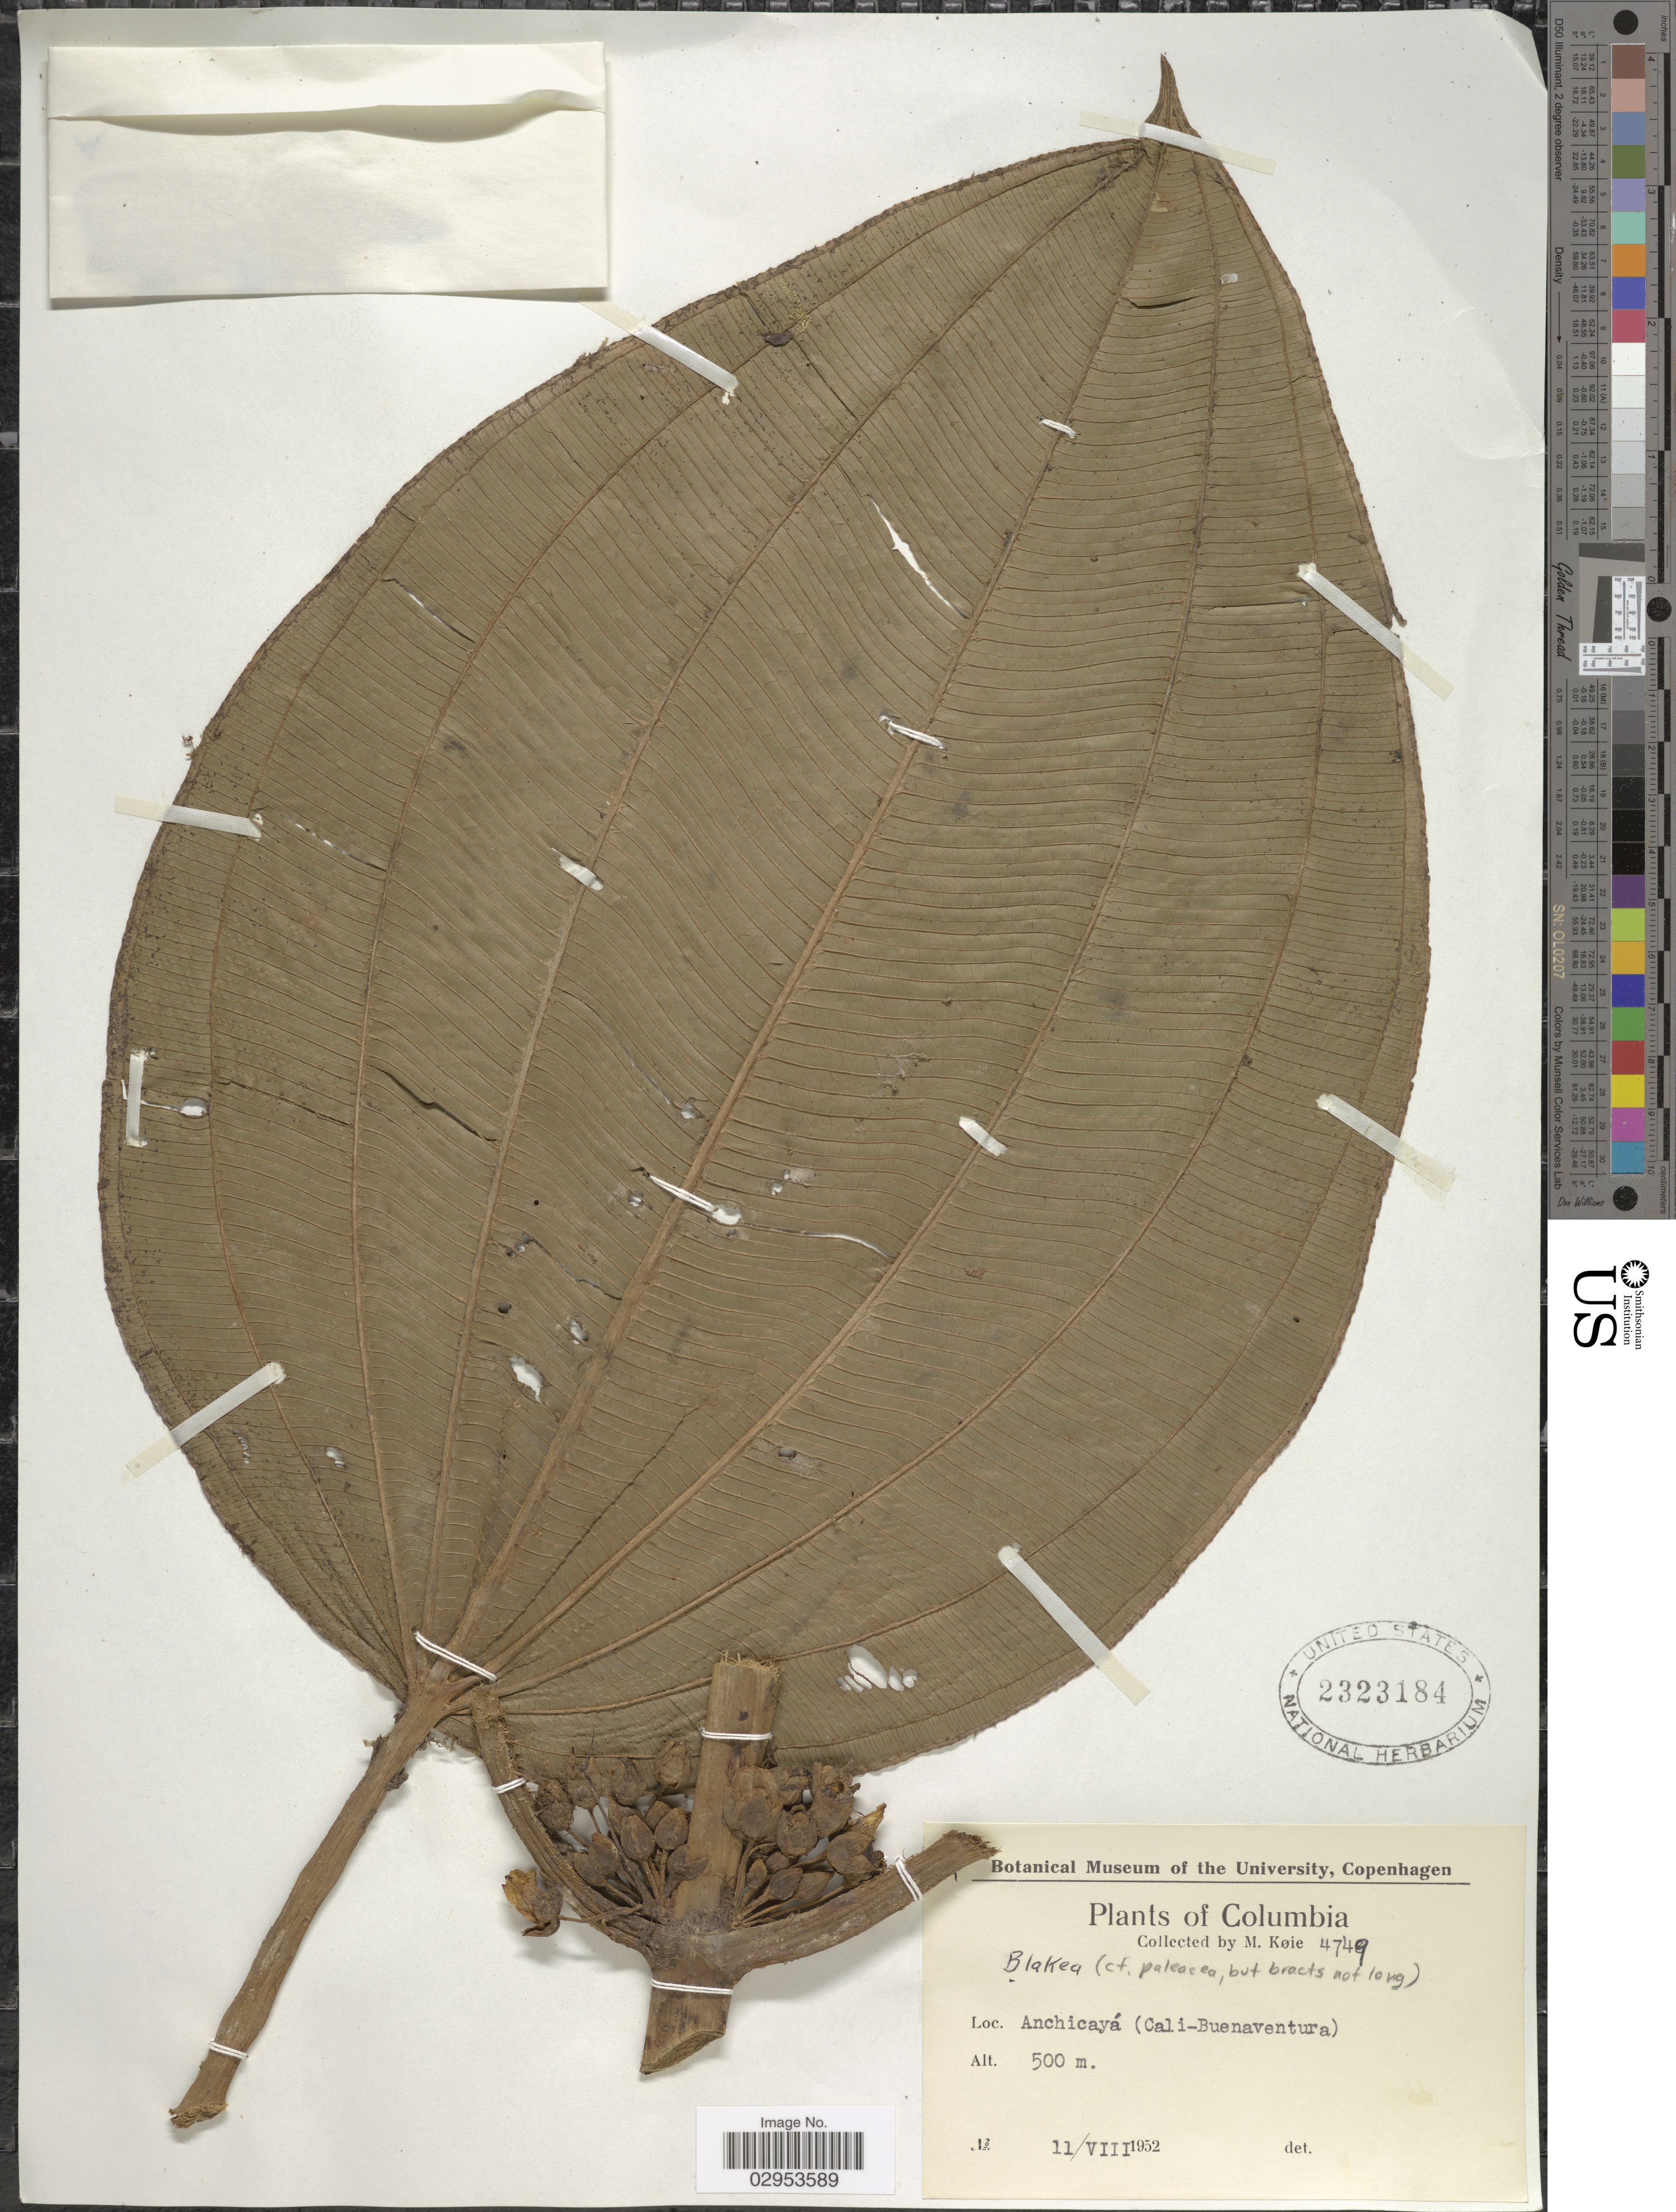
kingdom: Plantae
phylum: Tracheophyta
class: Magnoliopsida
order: Myrtales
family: Melastomataceae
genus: Blakea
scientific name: Blakea sp.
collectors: M. Köie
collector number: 4749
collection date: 1952-08-11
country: Colombia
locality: Anchicayá (Cali-Buenaventura).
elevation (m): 500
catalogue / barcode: US 2323184